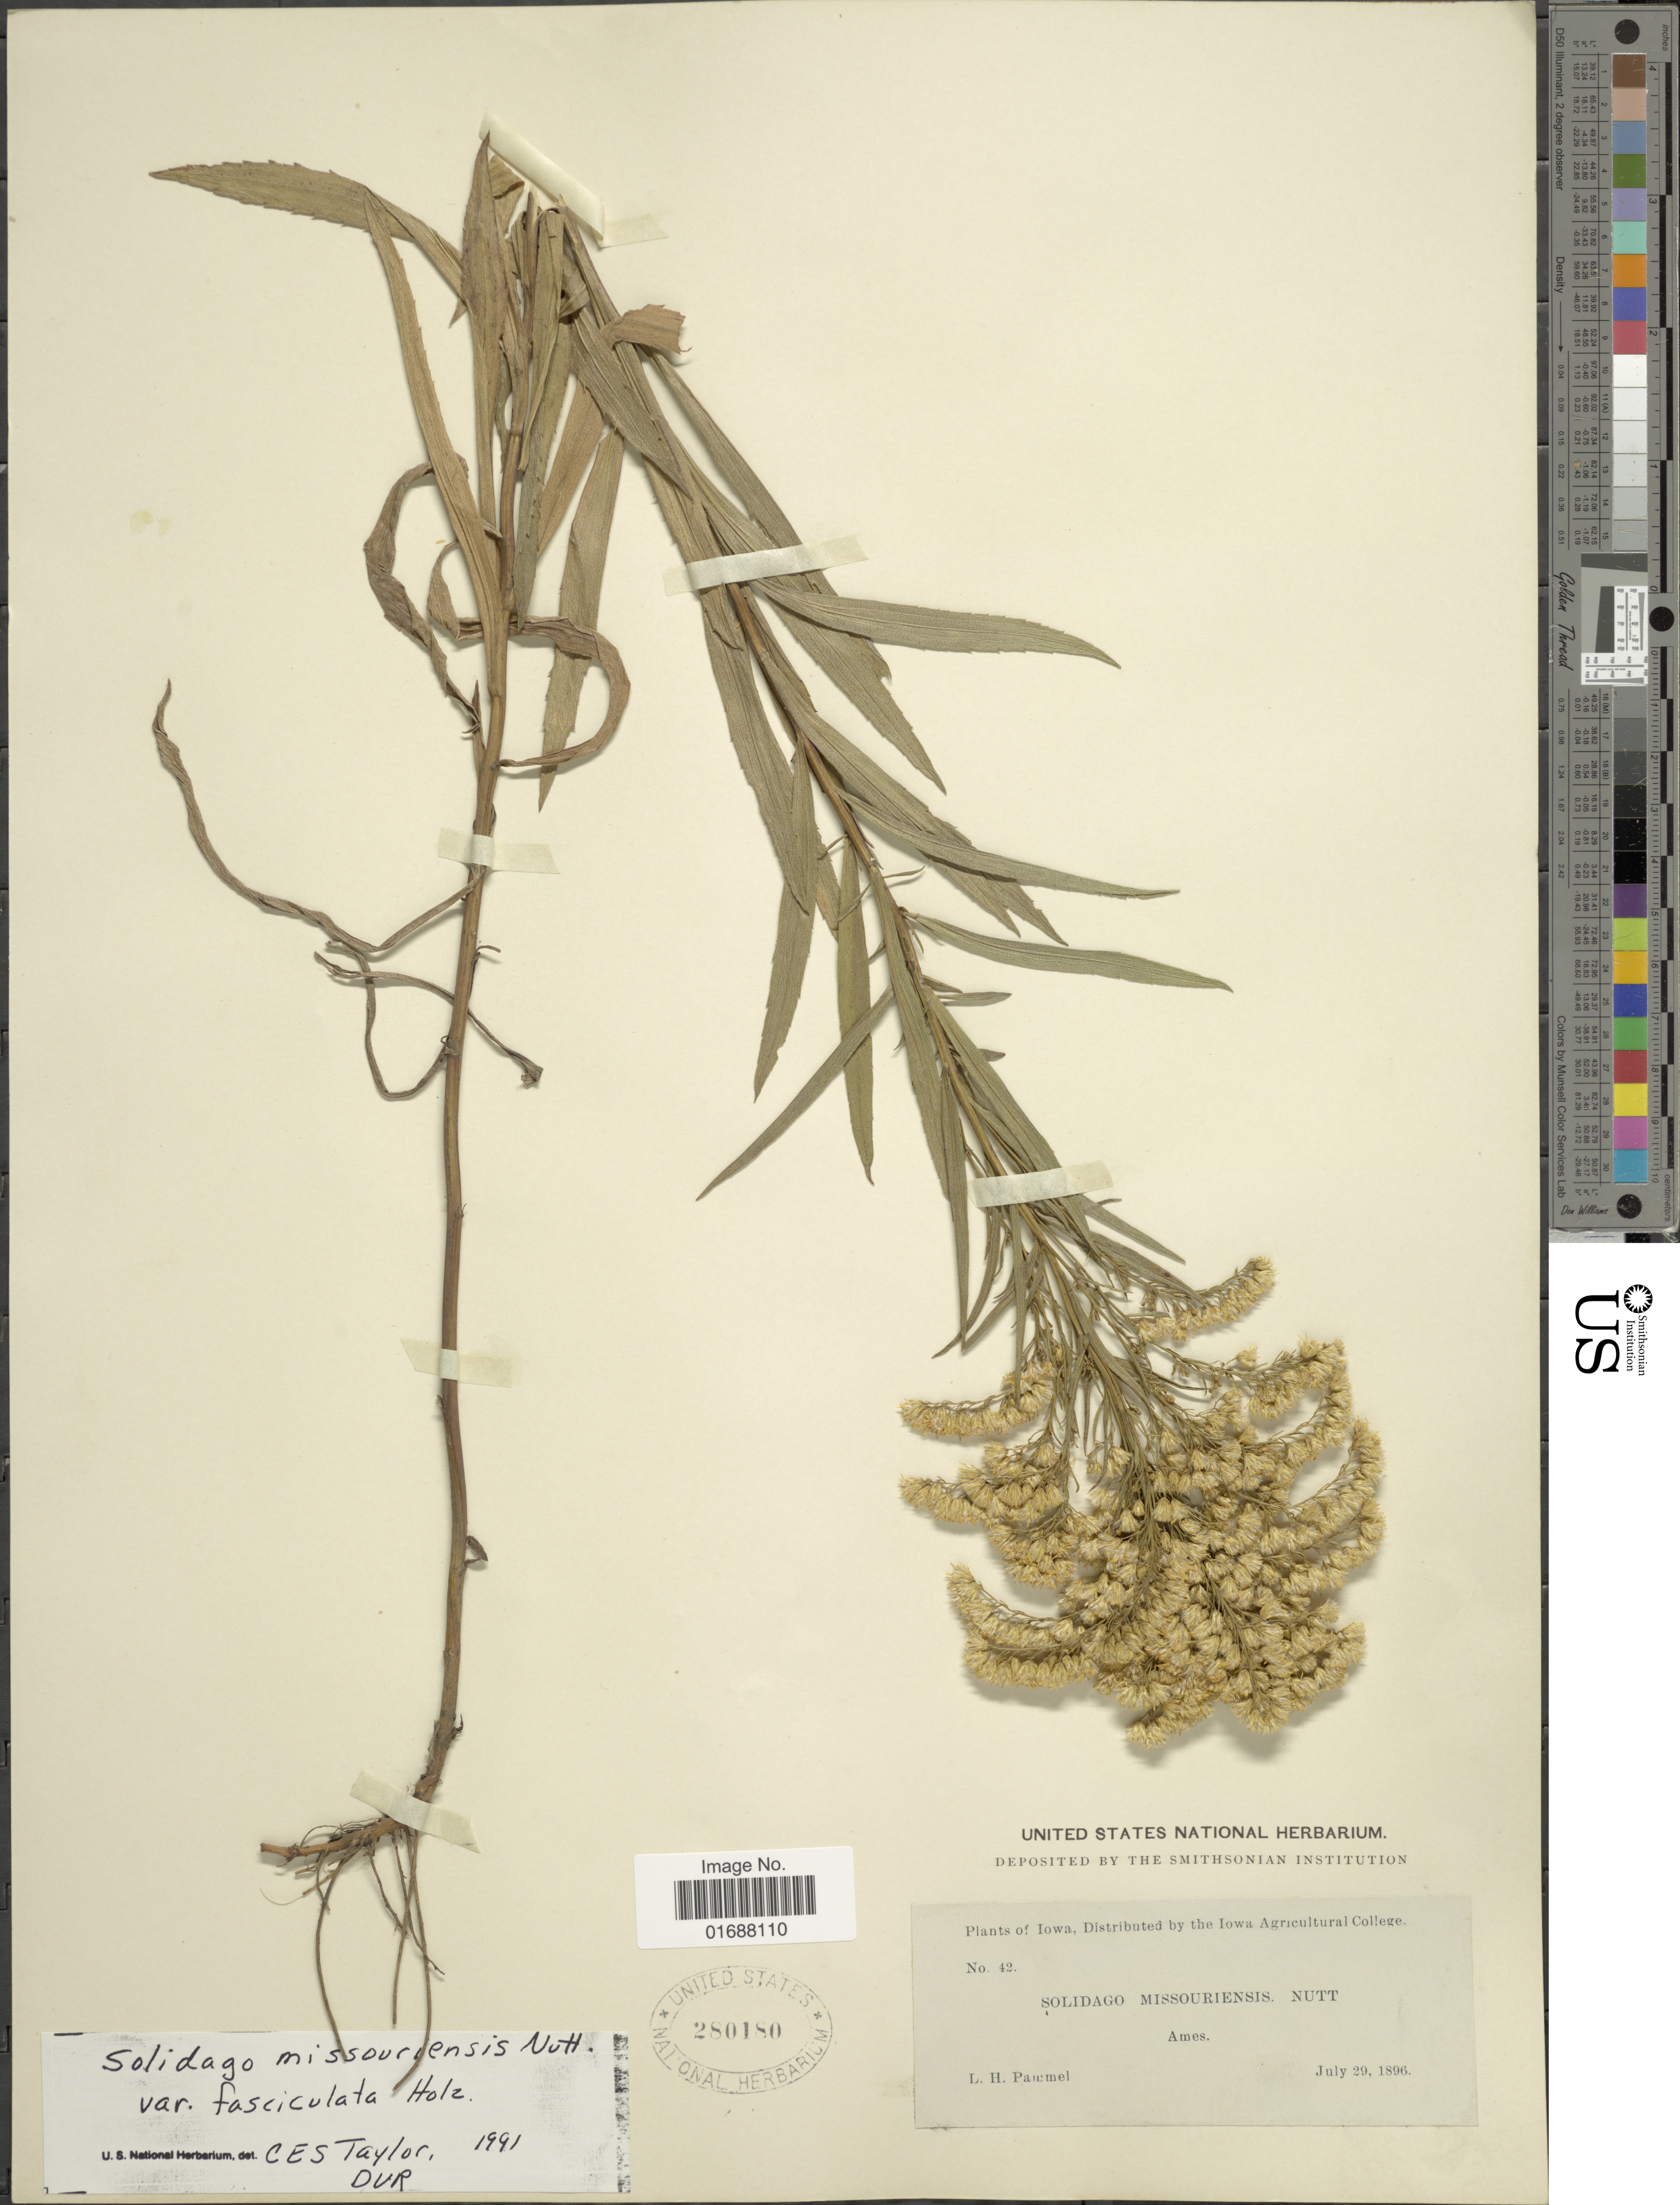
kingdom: Plantae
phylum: Tracheophyta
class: Magnoliopsida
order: Asterales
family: Asteraceae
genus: Solidago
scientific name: Solidago missouriensis var. fasciculata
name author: Holz.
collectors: L. Pammel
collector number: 42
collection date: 1896-07-29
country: United States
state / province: Iowa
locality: Ames.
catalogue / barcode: US 280180